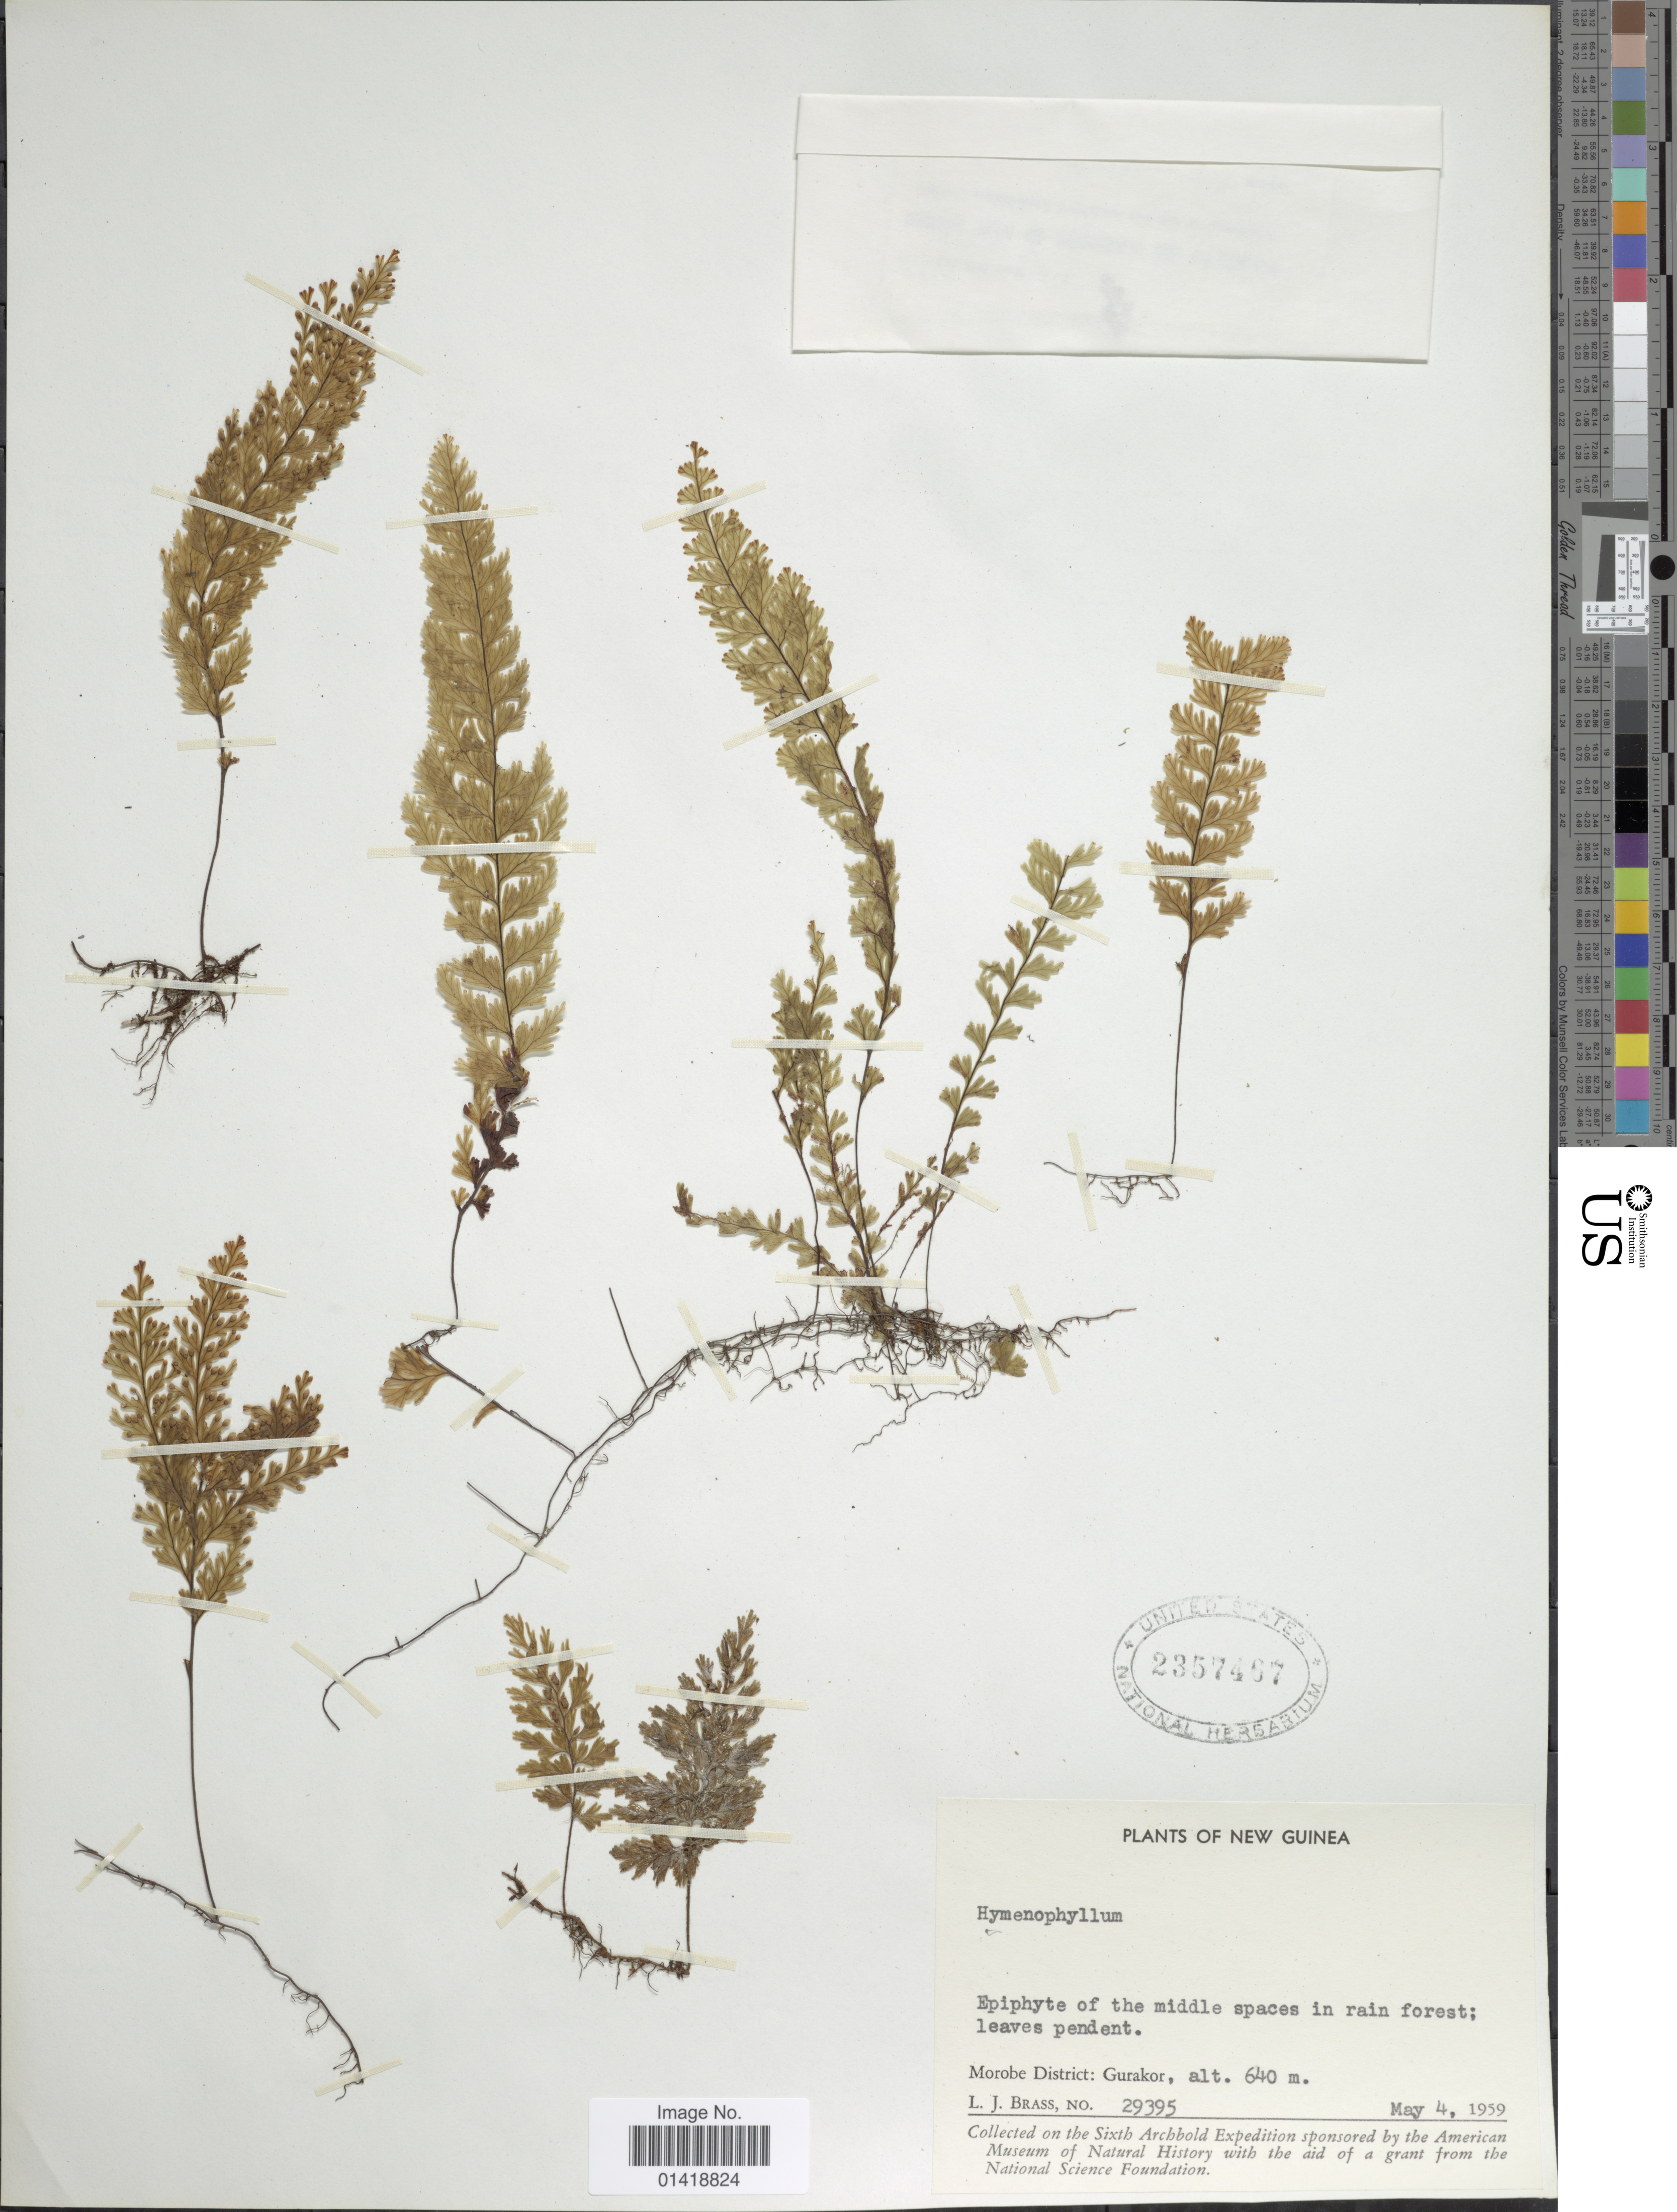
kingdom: Plantae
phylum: Tracheophyta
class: Polypodiopsida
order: Hymenophyllales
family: Hymenophyllaceae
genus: Hymenophyllum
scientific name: Hymenophyllum sp.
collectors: L. J. Brass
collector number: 29395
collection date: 1959-05-04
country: Papua New Guinea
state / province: Morobe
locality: New Guinea. Morobe District: Gurakor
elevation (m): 640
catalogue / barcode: US 2357467